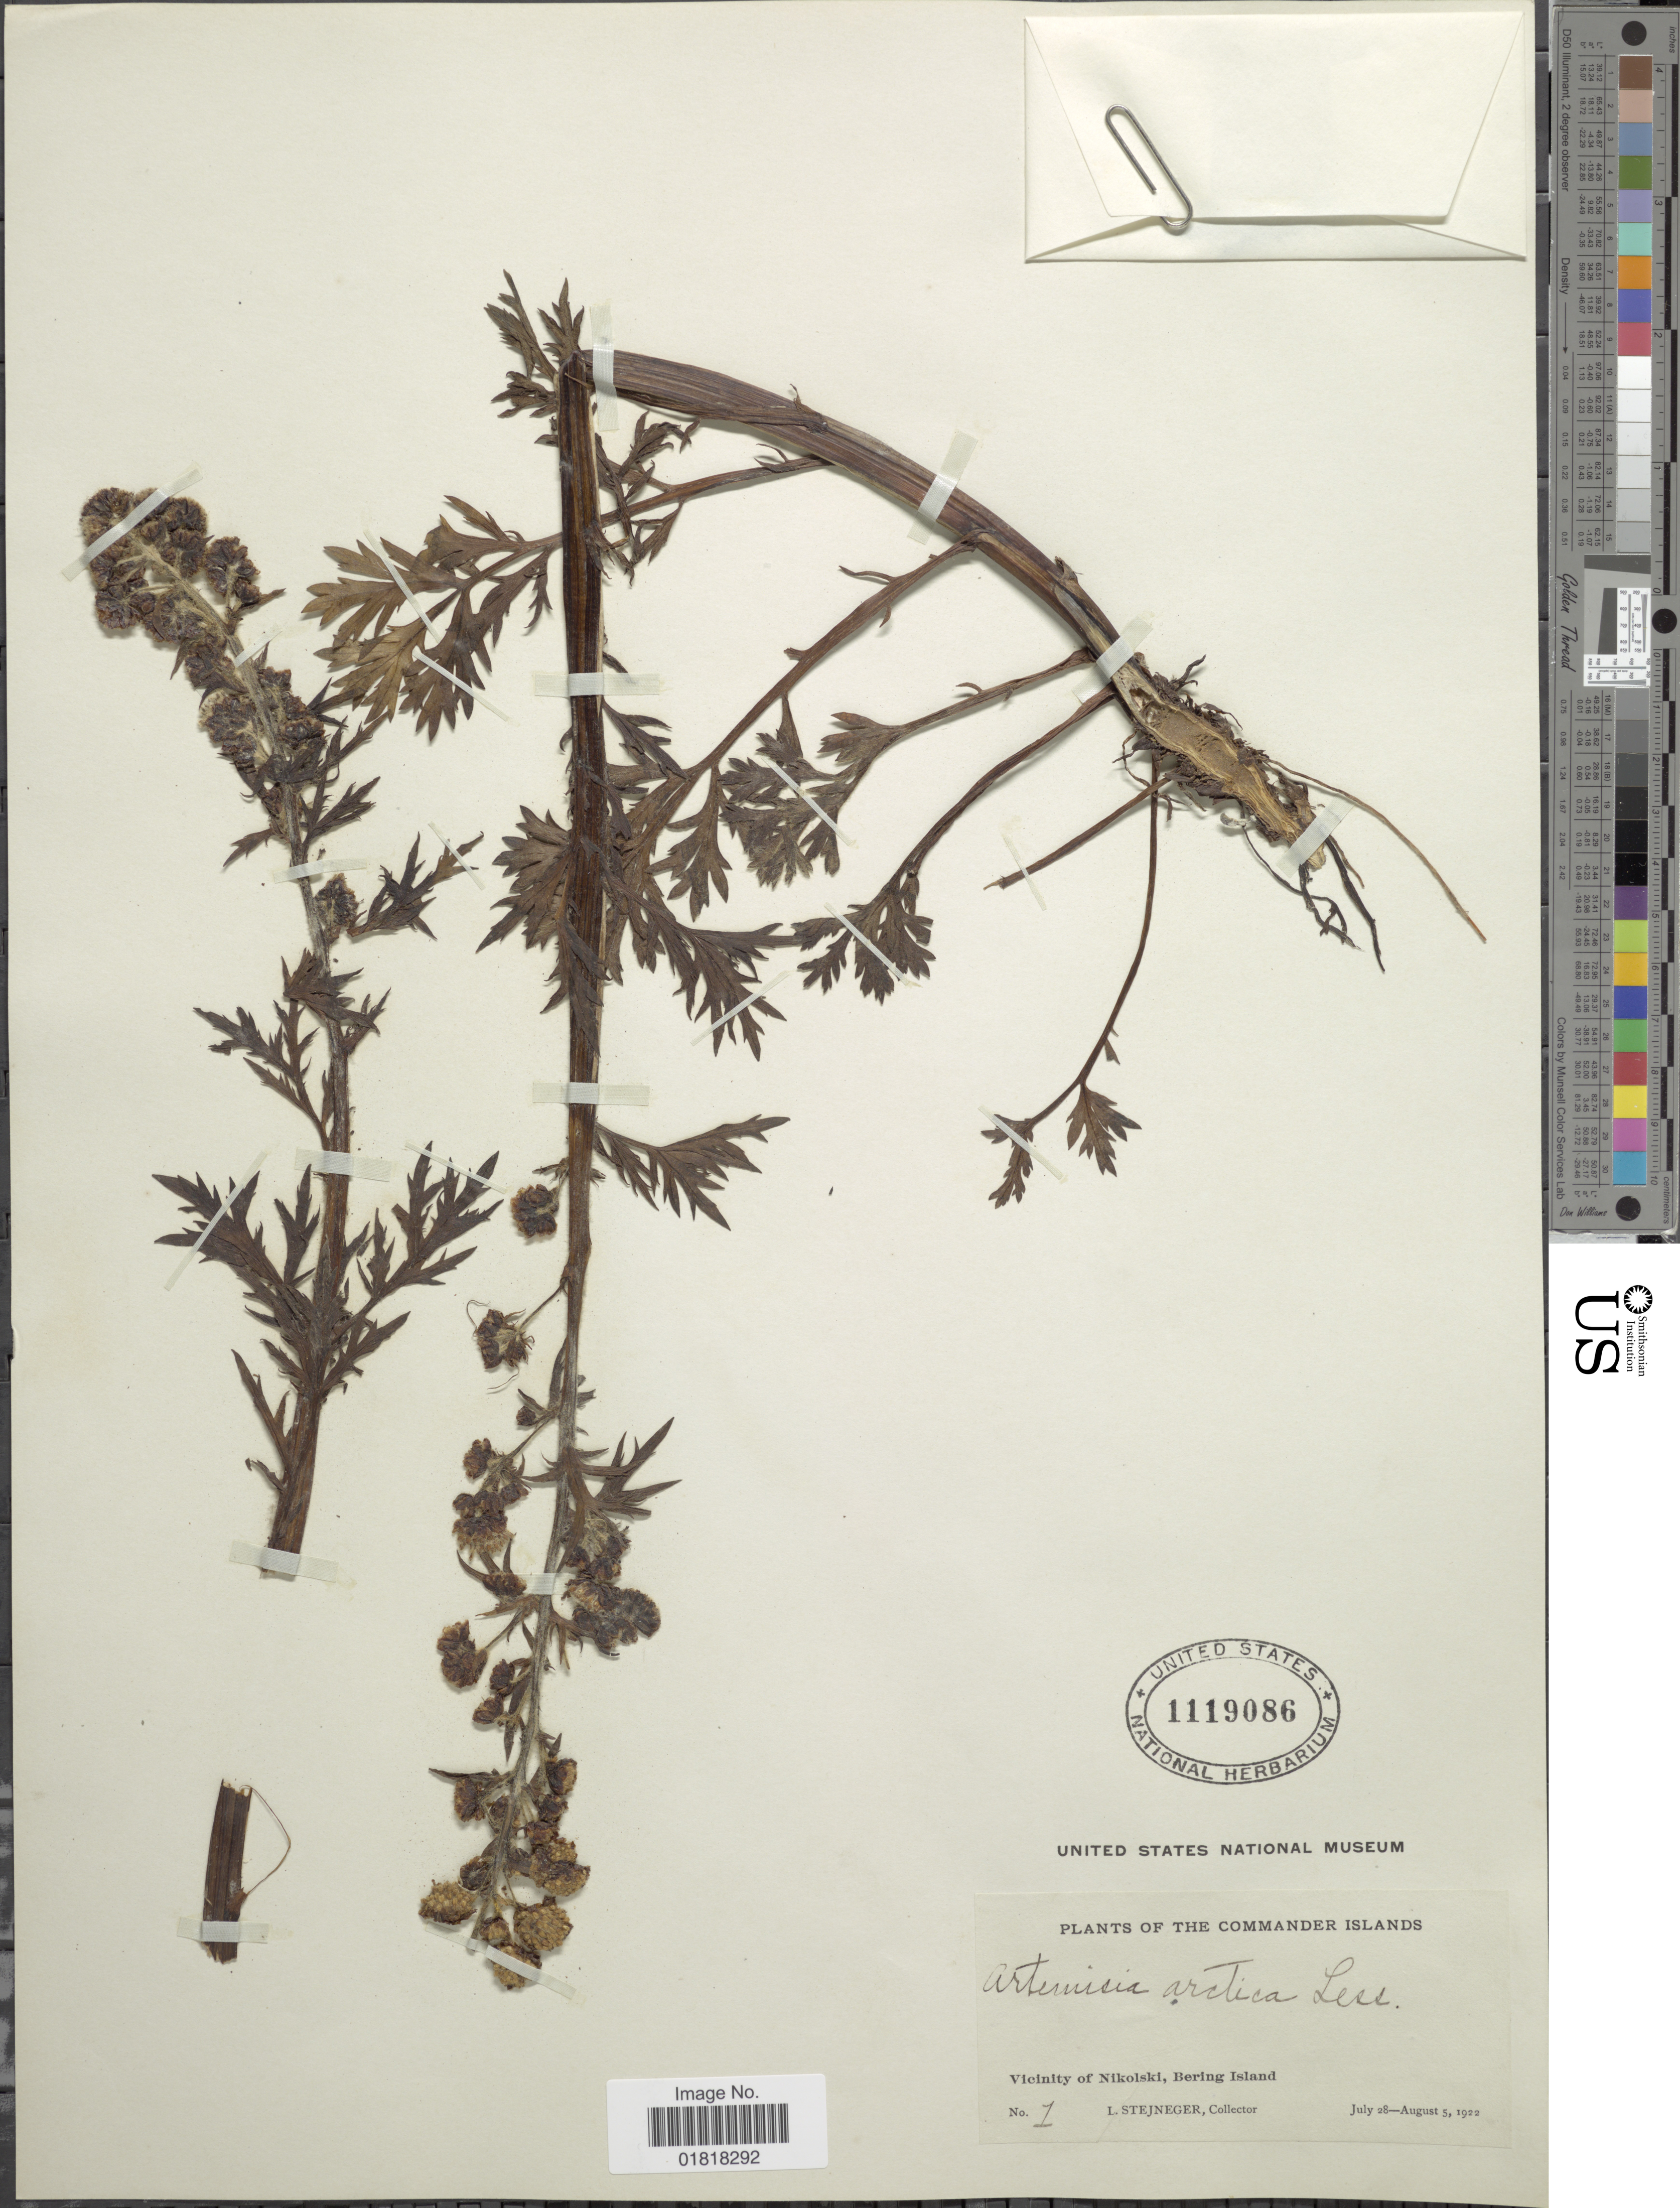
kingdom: Plantae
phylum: Tracheophyta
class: Magnoliopsida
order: Asterales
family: Asteraceae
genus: Artemisia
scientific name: Artemisia arctica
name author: Less.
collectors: L. Stejneger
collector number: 1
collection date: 1922-07-28/1922-08-05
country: Russian Federation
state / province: Kamchatka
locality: The commander Islands, Bering Island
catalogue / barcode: US 1119086